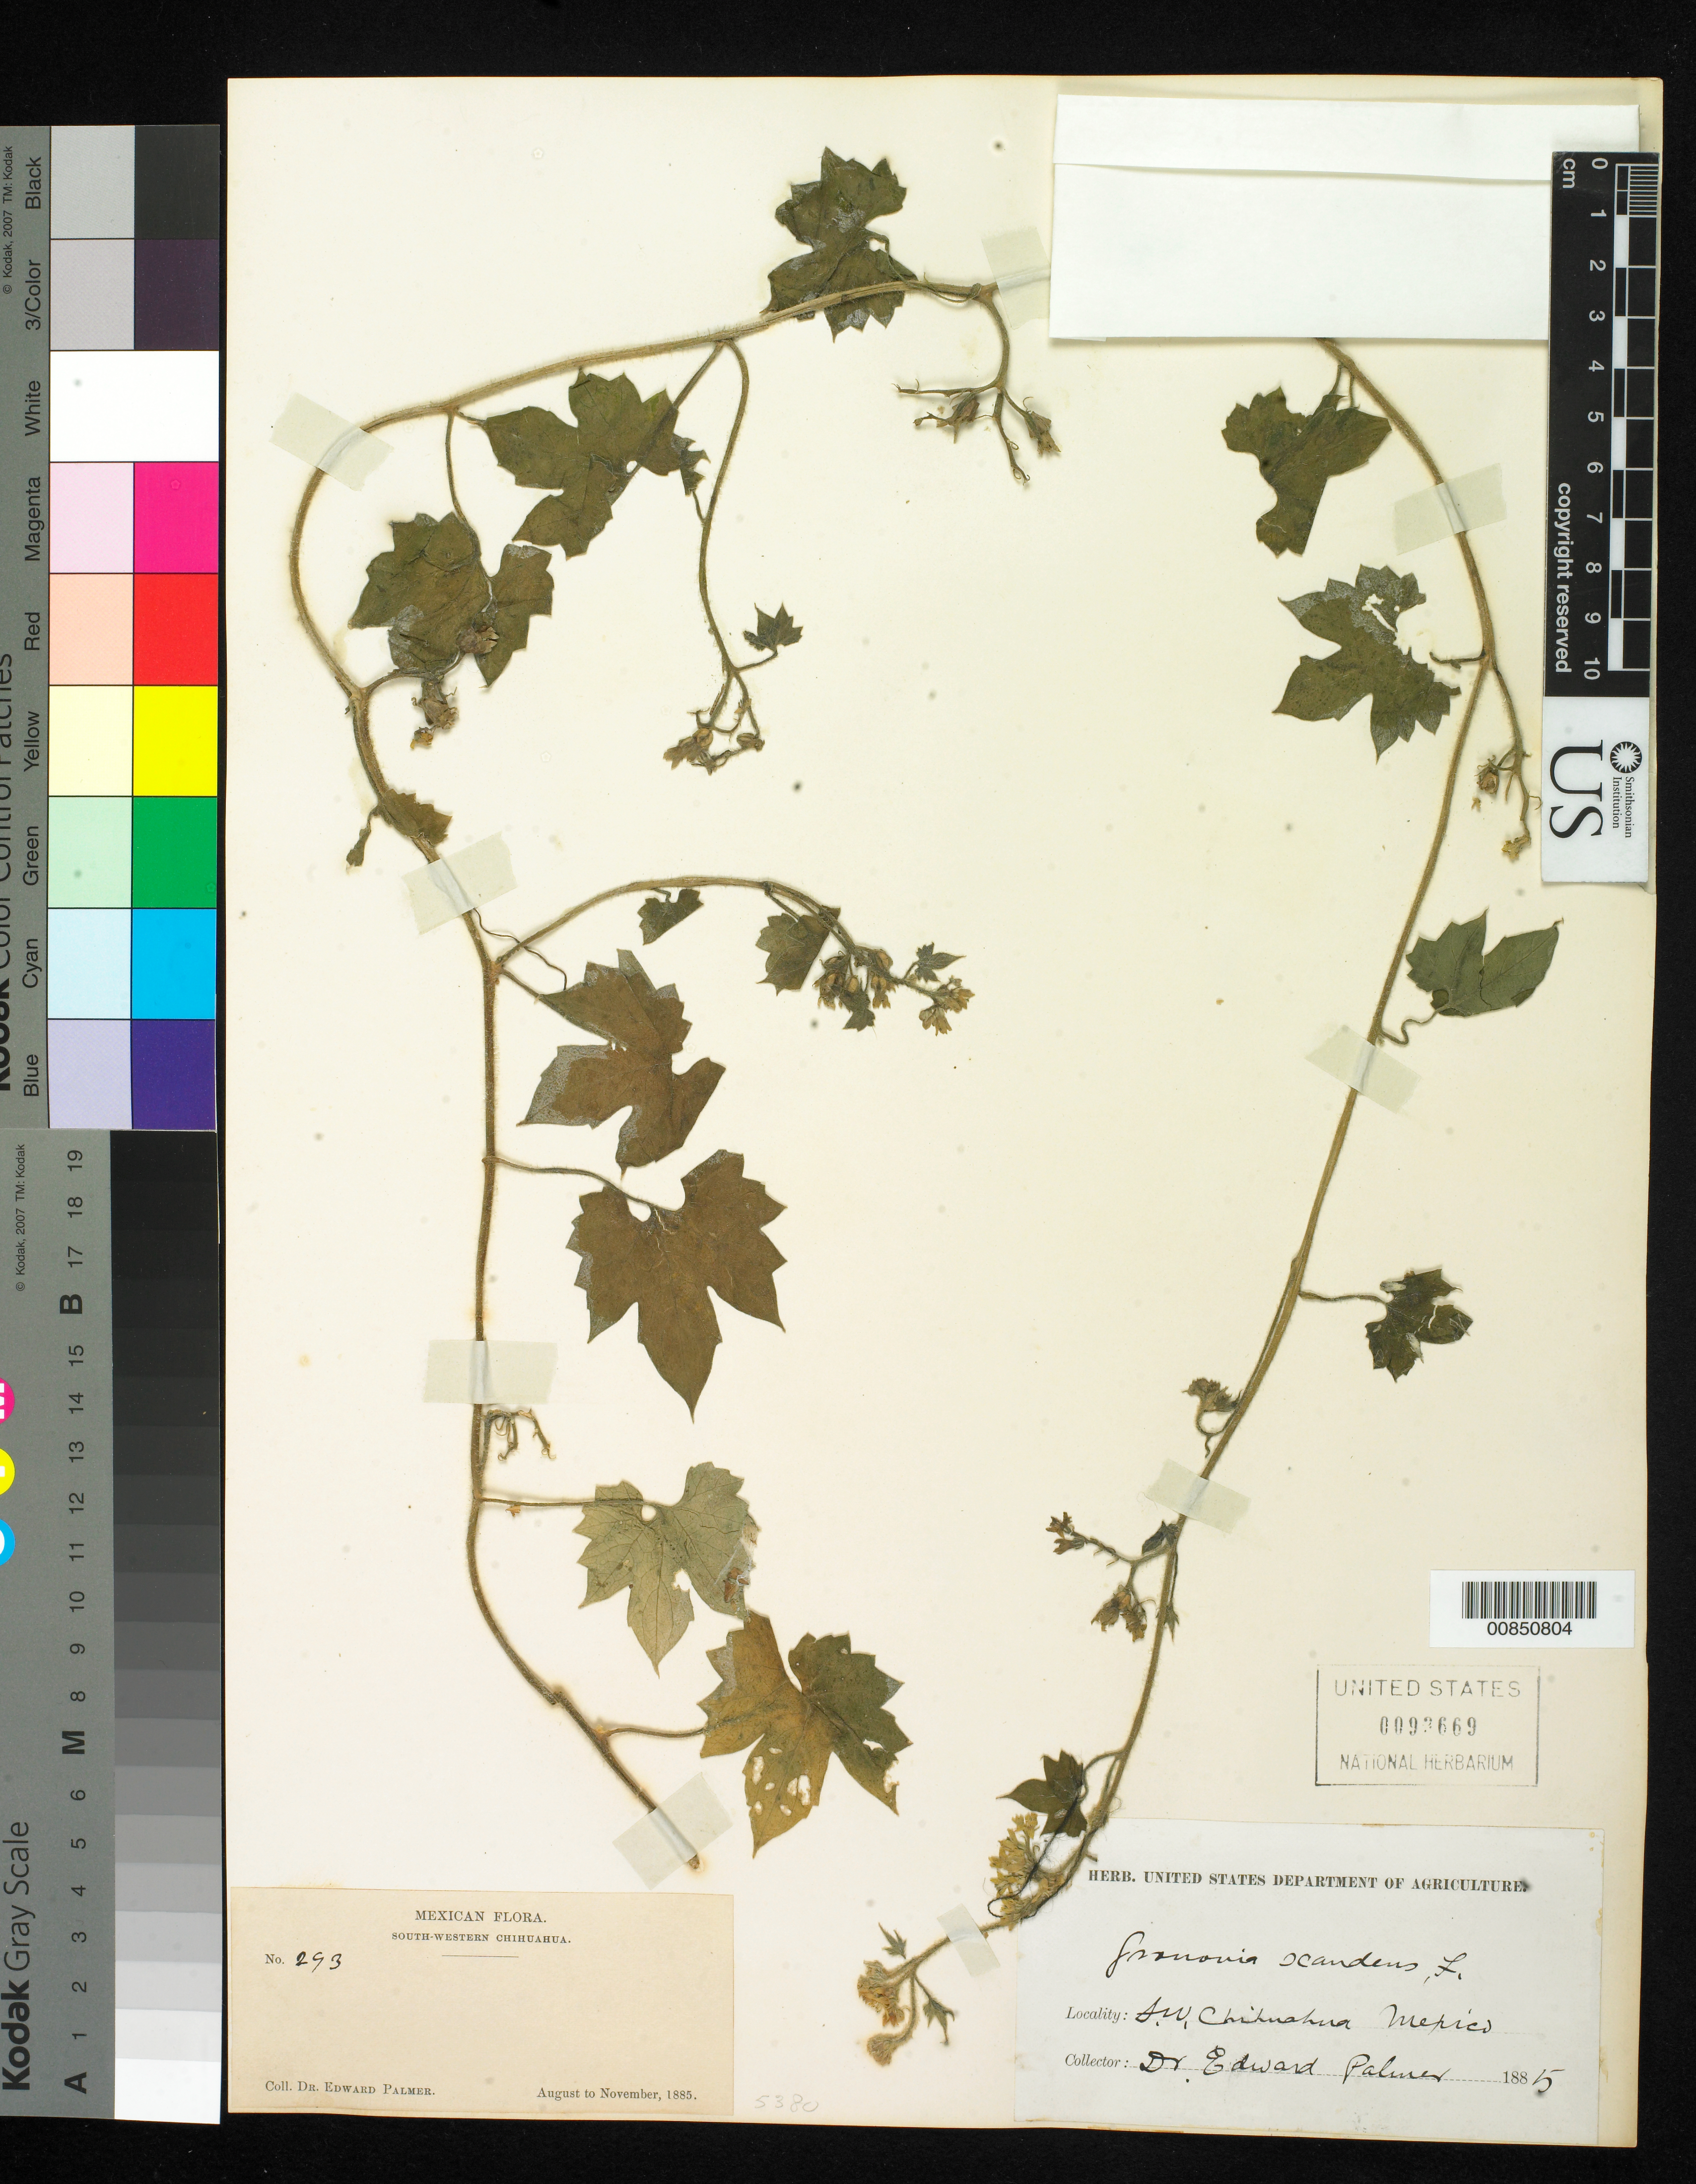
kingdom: Plantae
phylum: Tracheophyta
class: Magnoliopsida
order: Cornales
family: Loasaceae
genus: Gronovia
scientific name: Gronovia scandens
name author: L.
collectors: E. Palmer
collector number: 293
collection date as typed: Aug 1885 to -- Nov 1885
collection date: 1885-08/1885-11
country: Mexico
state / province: Chihuahua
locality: South-Western Chihuahua.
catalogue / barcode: US 93669